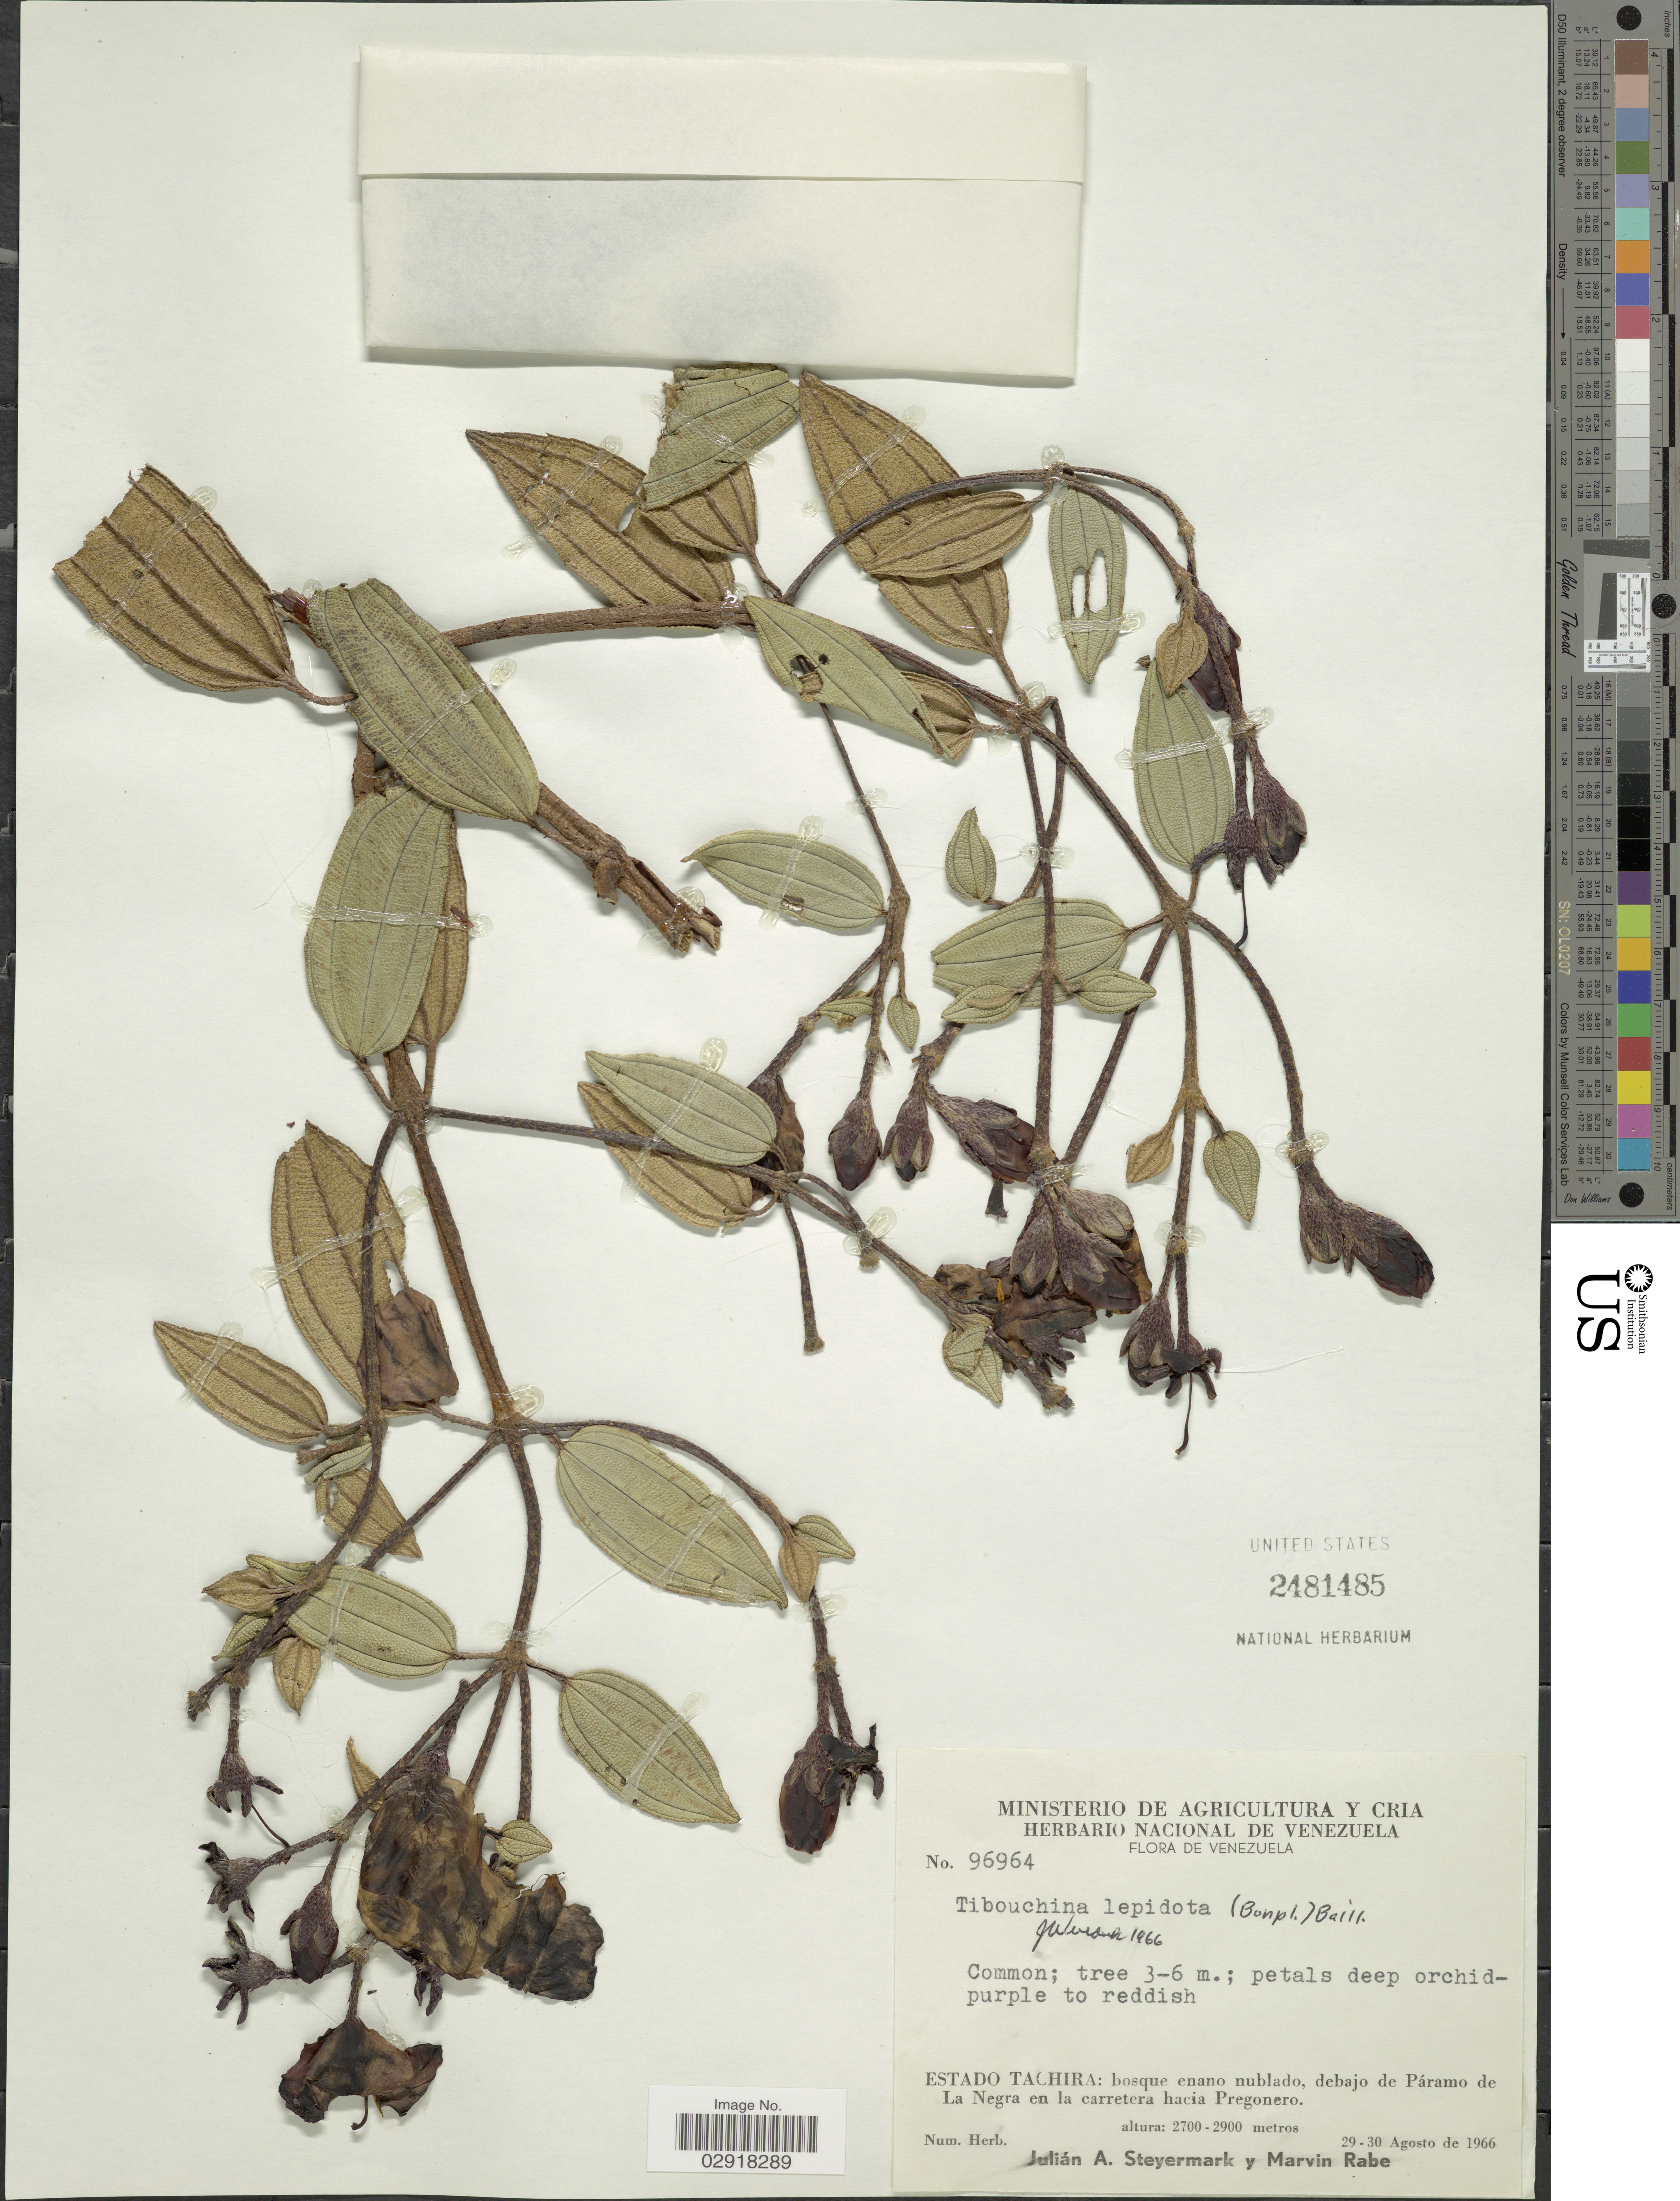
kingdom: Plantae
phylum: Tracheophyta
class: Magnoliopsida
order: Myrtales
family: Melastomataceae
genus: Andesanthus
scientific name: Andesanthus lepidotus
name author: (Humb. & Bonpl.) P.J.F. Guim. & Michelang.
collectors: J. Steyermark & M. Rabe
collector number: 96964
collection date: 1966-08-29/1966-08-30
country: Venezuela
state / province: Tachira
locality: Debajo de Páramo de La Negra en la carretera hacia Pregonero.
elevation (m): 2700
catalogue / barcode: US 2481485